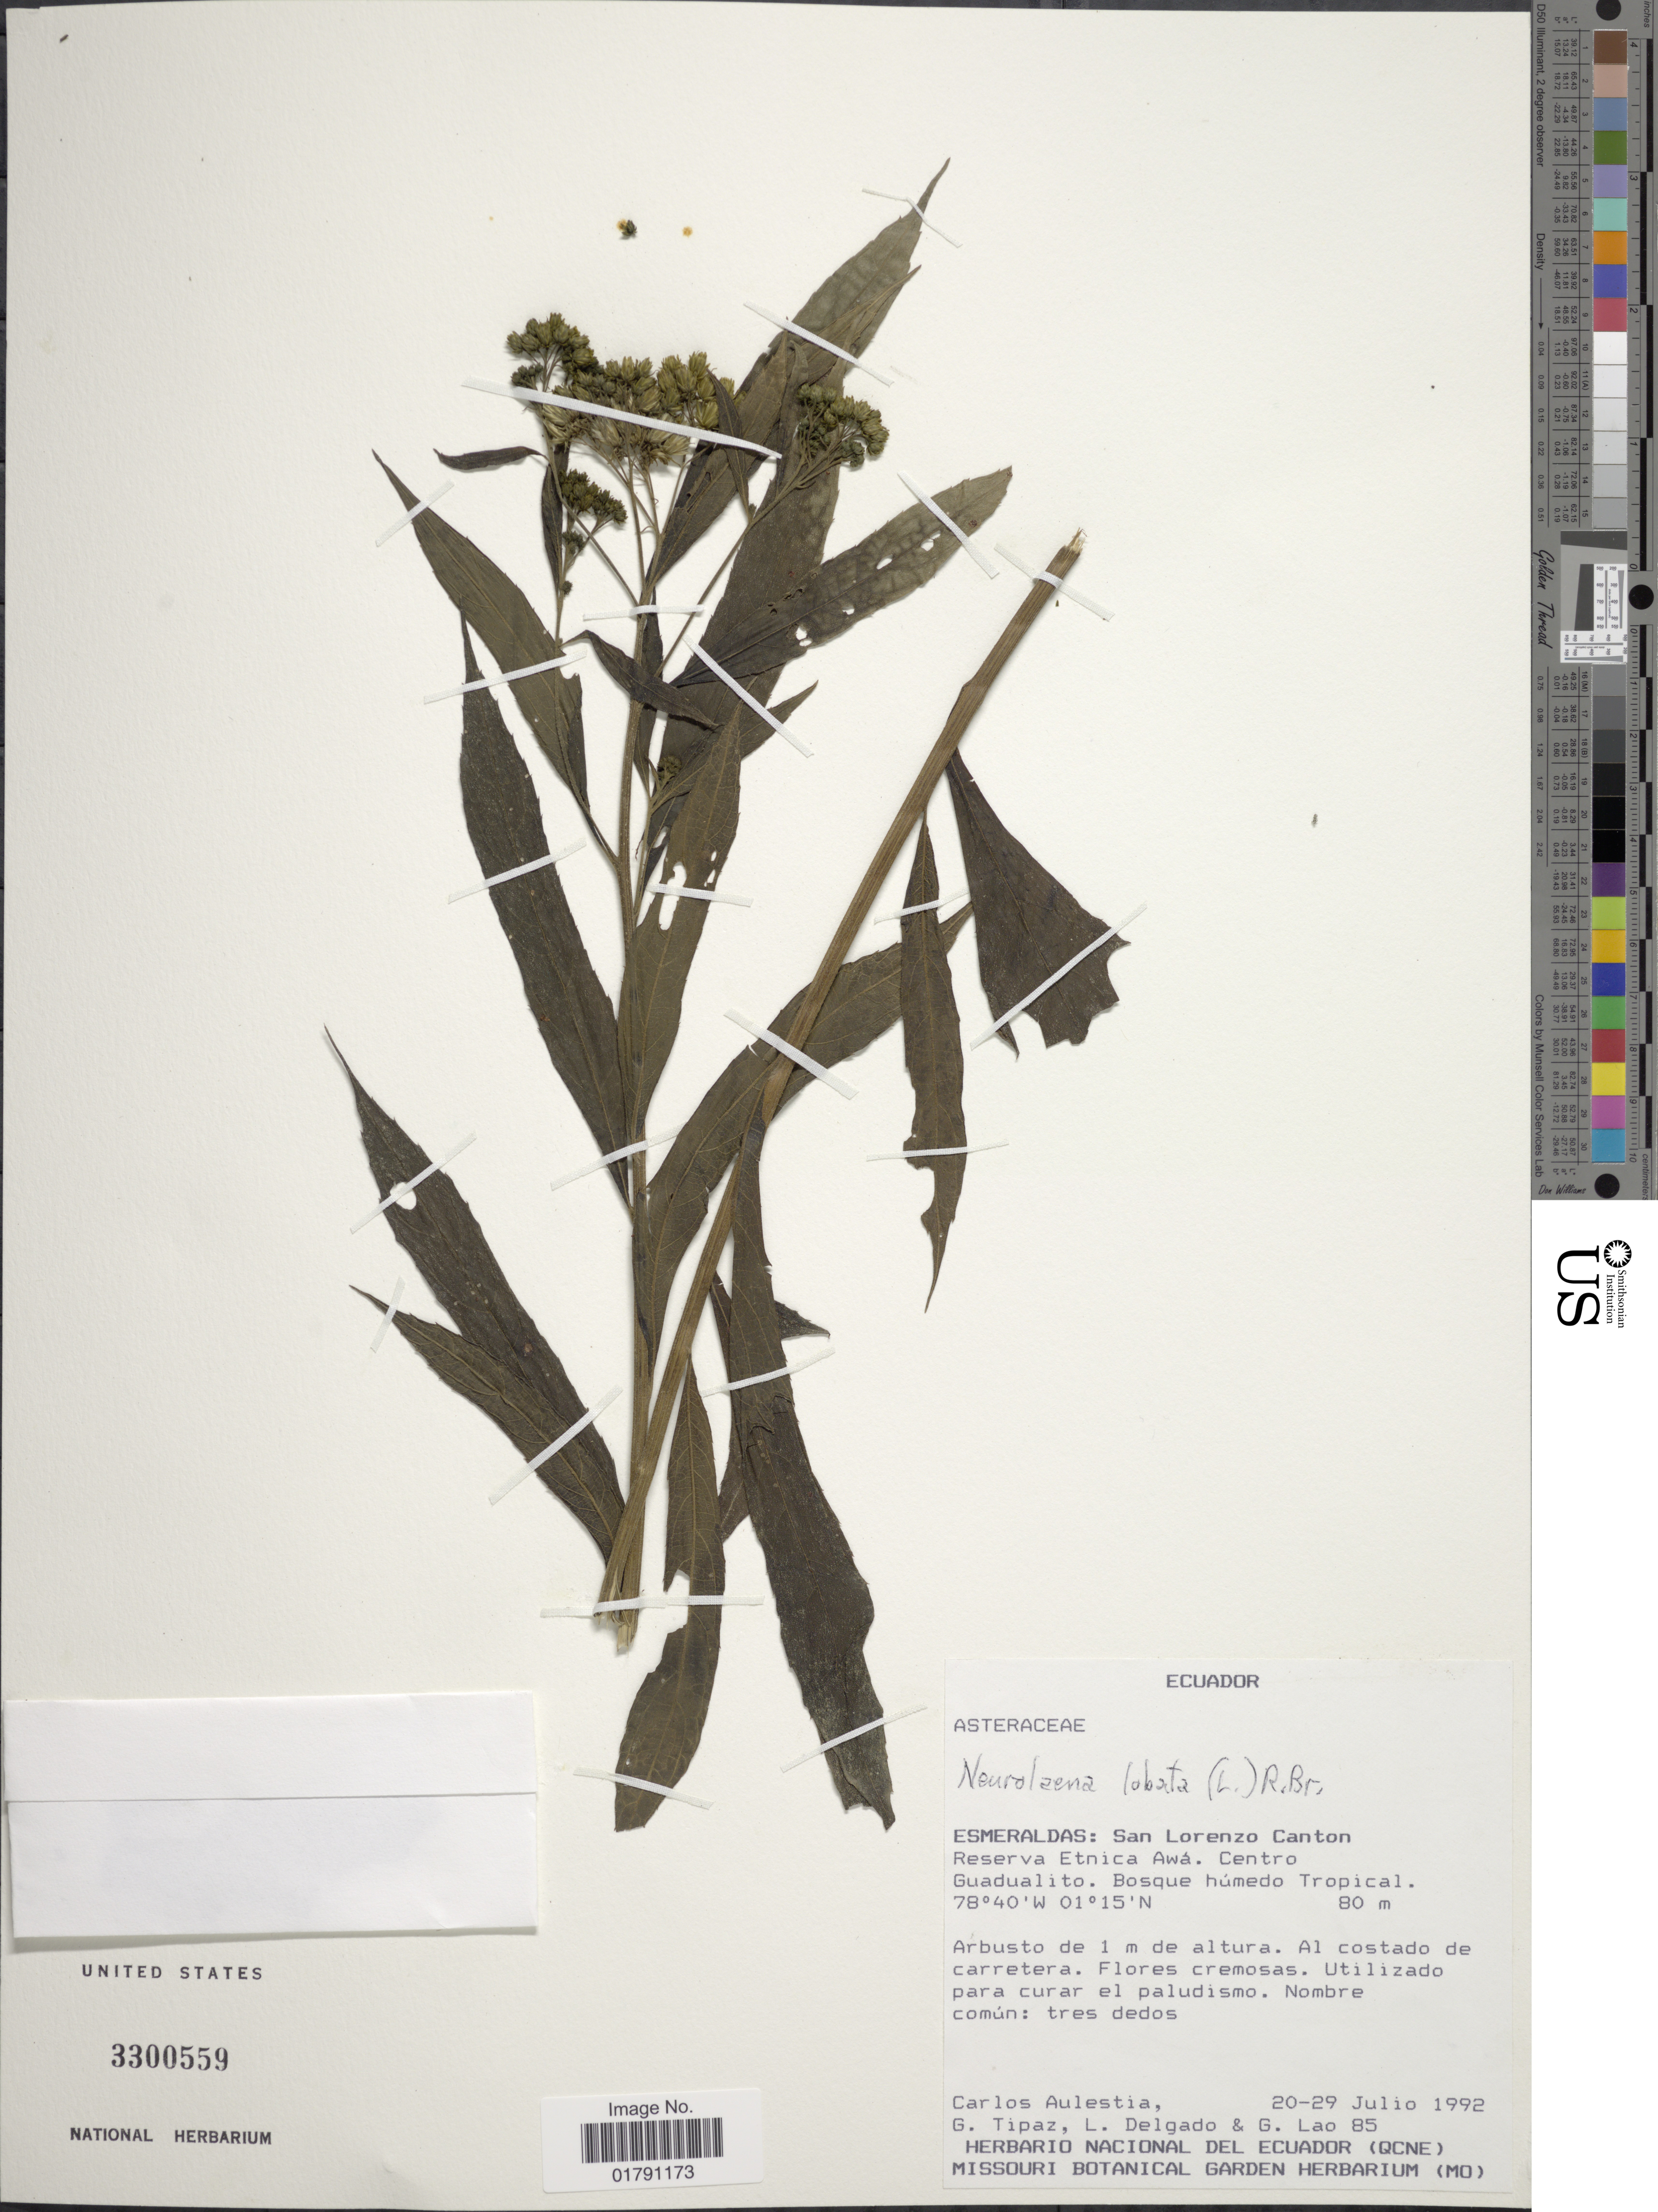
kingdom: Plantae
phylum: Tracheophyta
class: Magnoliopsida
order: Asterales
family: Asteraceae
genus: Neurolaena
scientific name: Neurolaena lobata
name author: (L.) R. Br. ex Cass.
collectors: C. Aulestia, G. Tipaz, L. Delgado V. & G. Lao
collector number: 85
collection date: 1992-07-20/1992-07-29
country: Ecuador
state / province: Esmeraldas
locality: San Lorenzo Canton, Reserva Etnica Awa, Centro Guadualito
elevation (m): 80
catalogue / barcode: US 3300559